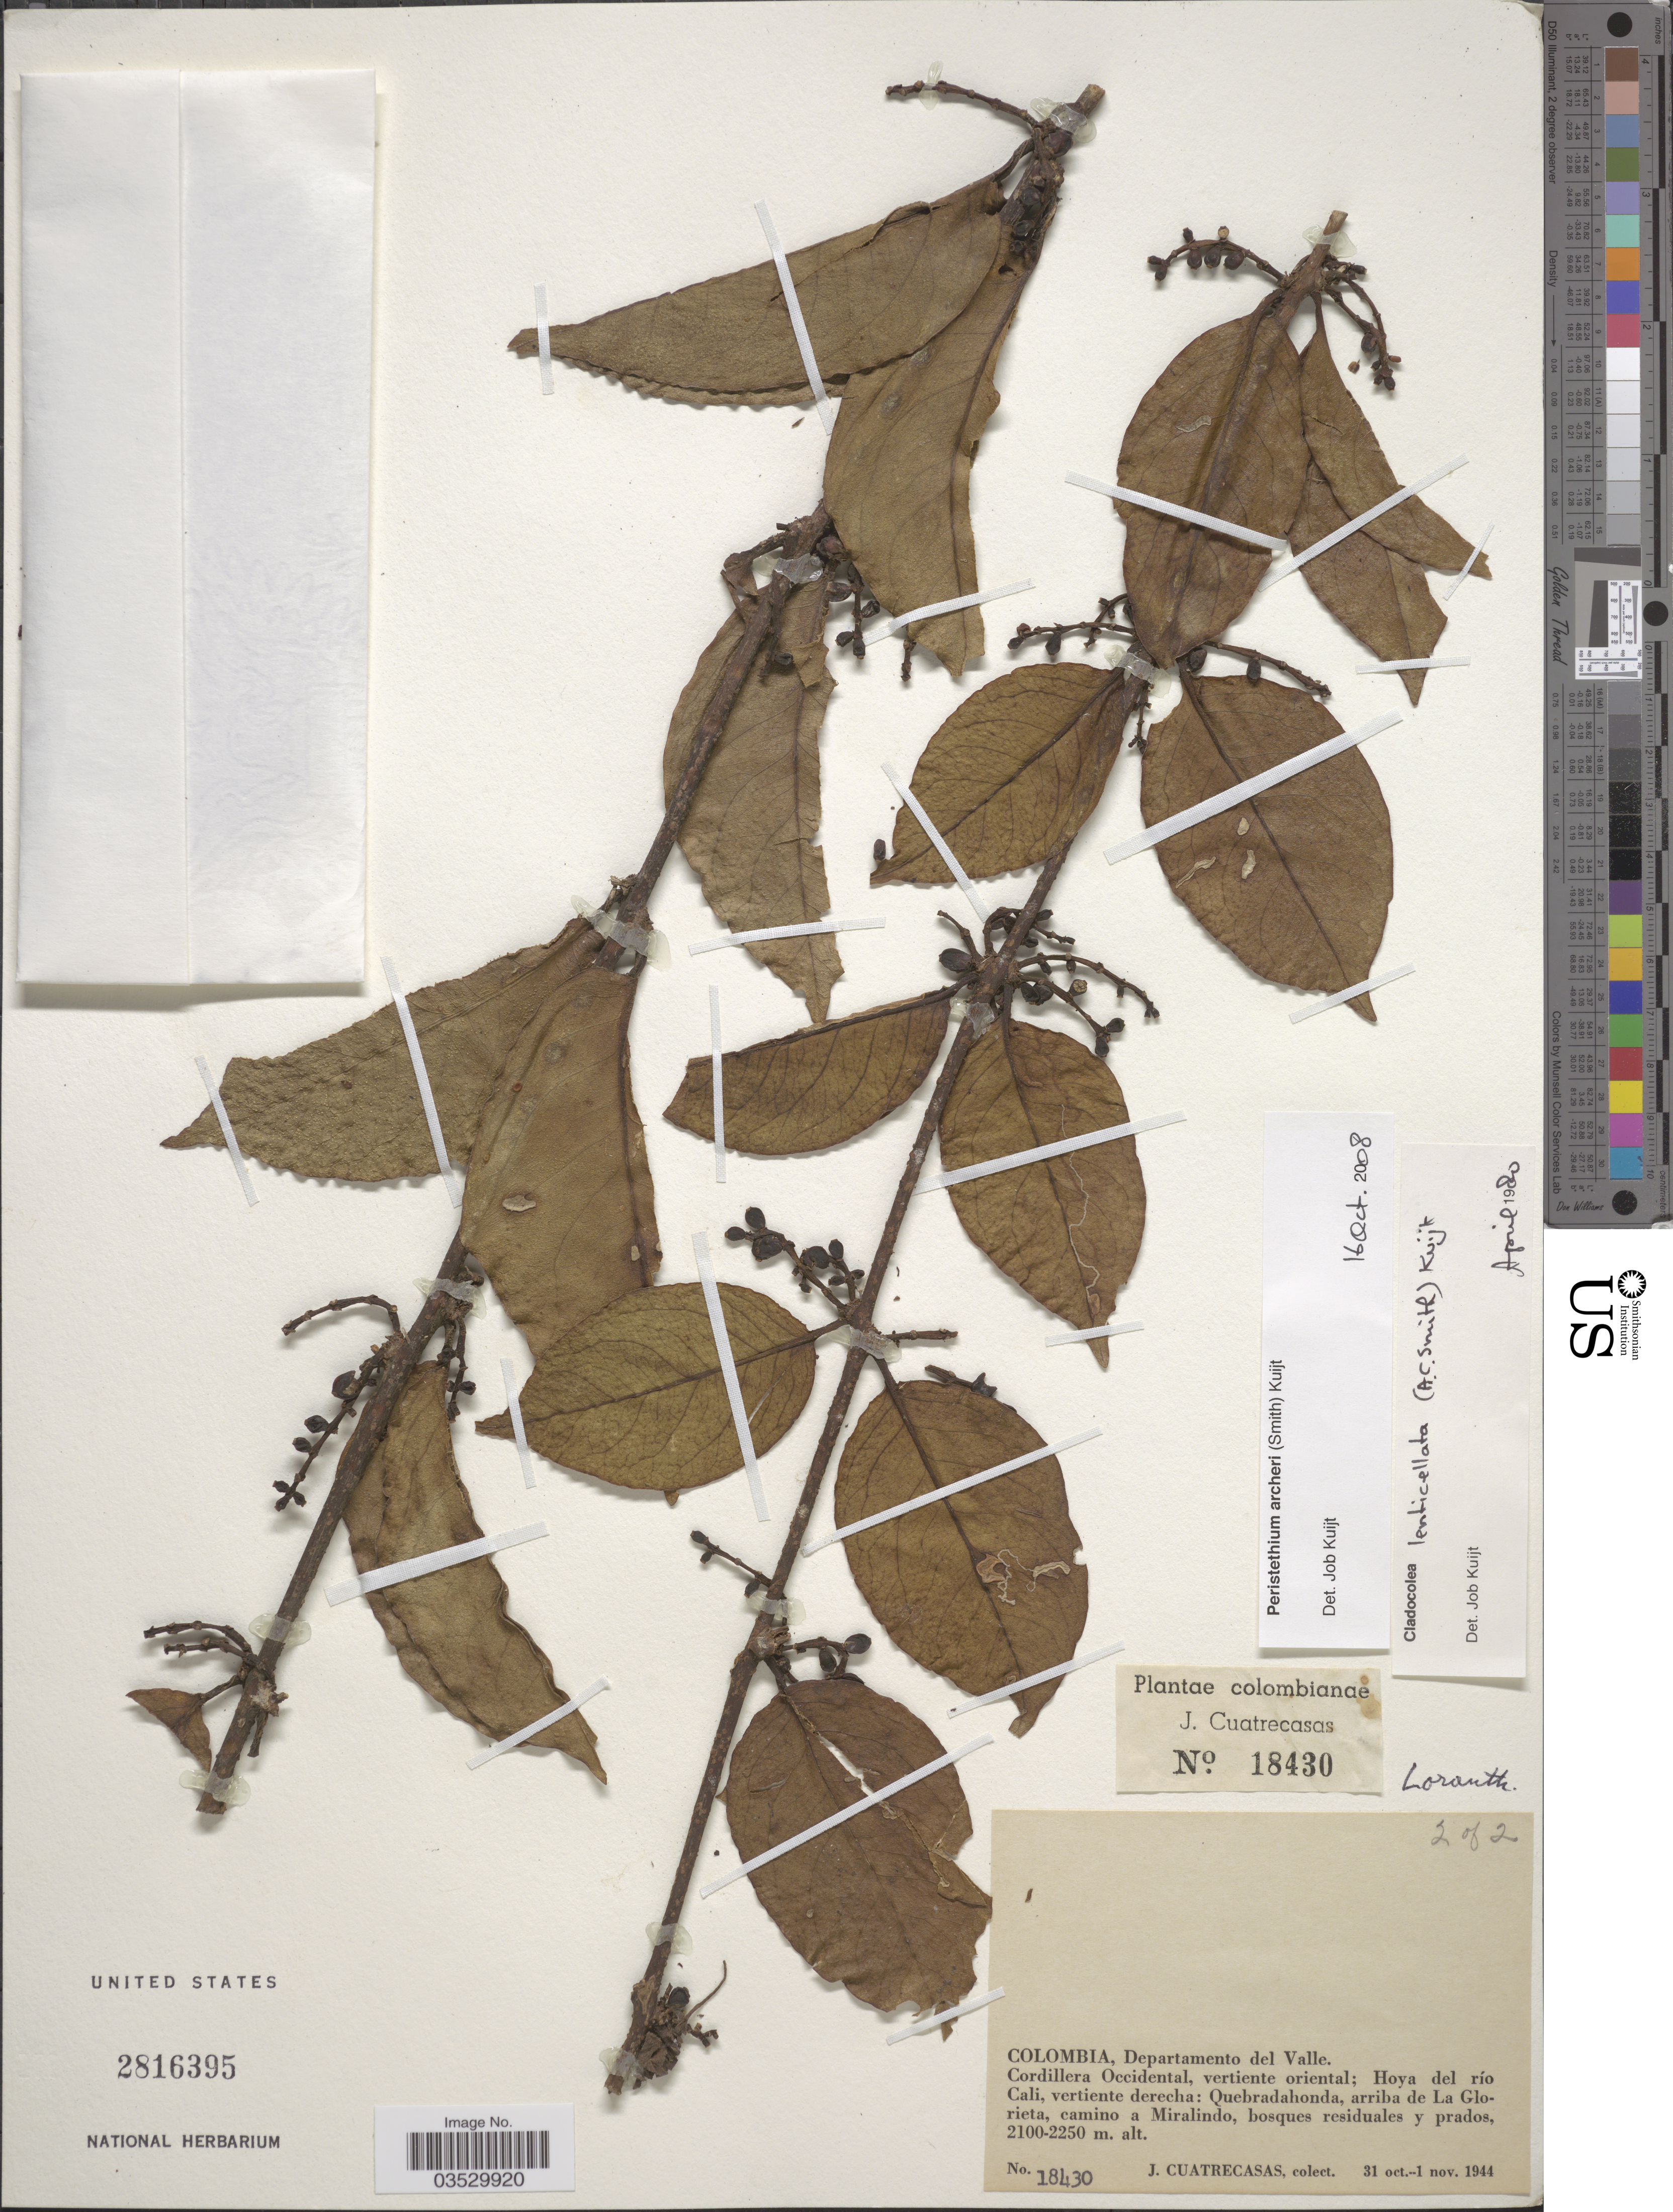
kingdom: Plantae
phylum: Tracheophyta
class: Magnoliopsida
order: Santalales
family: Loranthaceae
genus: Peristethium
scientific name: Peristethium archeri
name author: (A.C. Sm.) Kuijt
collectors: J. Cuatrecasas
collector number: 18430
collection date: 1944-10-31/1944-11-01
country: Colombia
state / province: Valle del Cauca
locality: Departamento del Valle. Cordillera Occidental, vertiente oriental; Hoya del río Cali, vertiente derecha: Quebradahonda, arriba de La Glorieta, camino a Miralindo.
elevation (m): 2100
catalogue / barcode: US 2816395